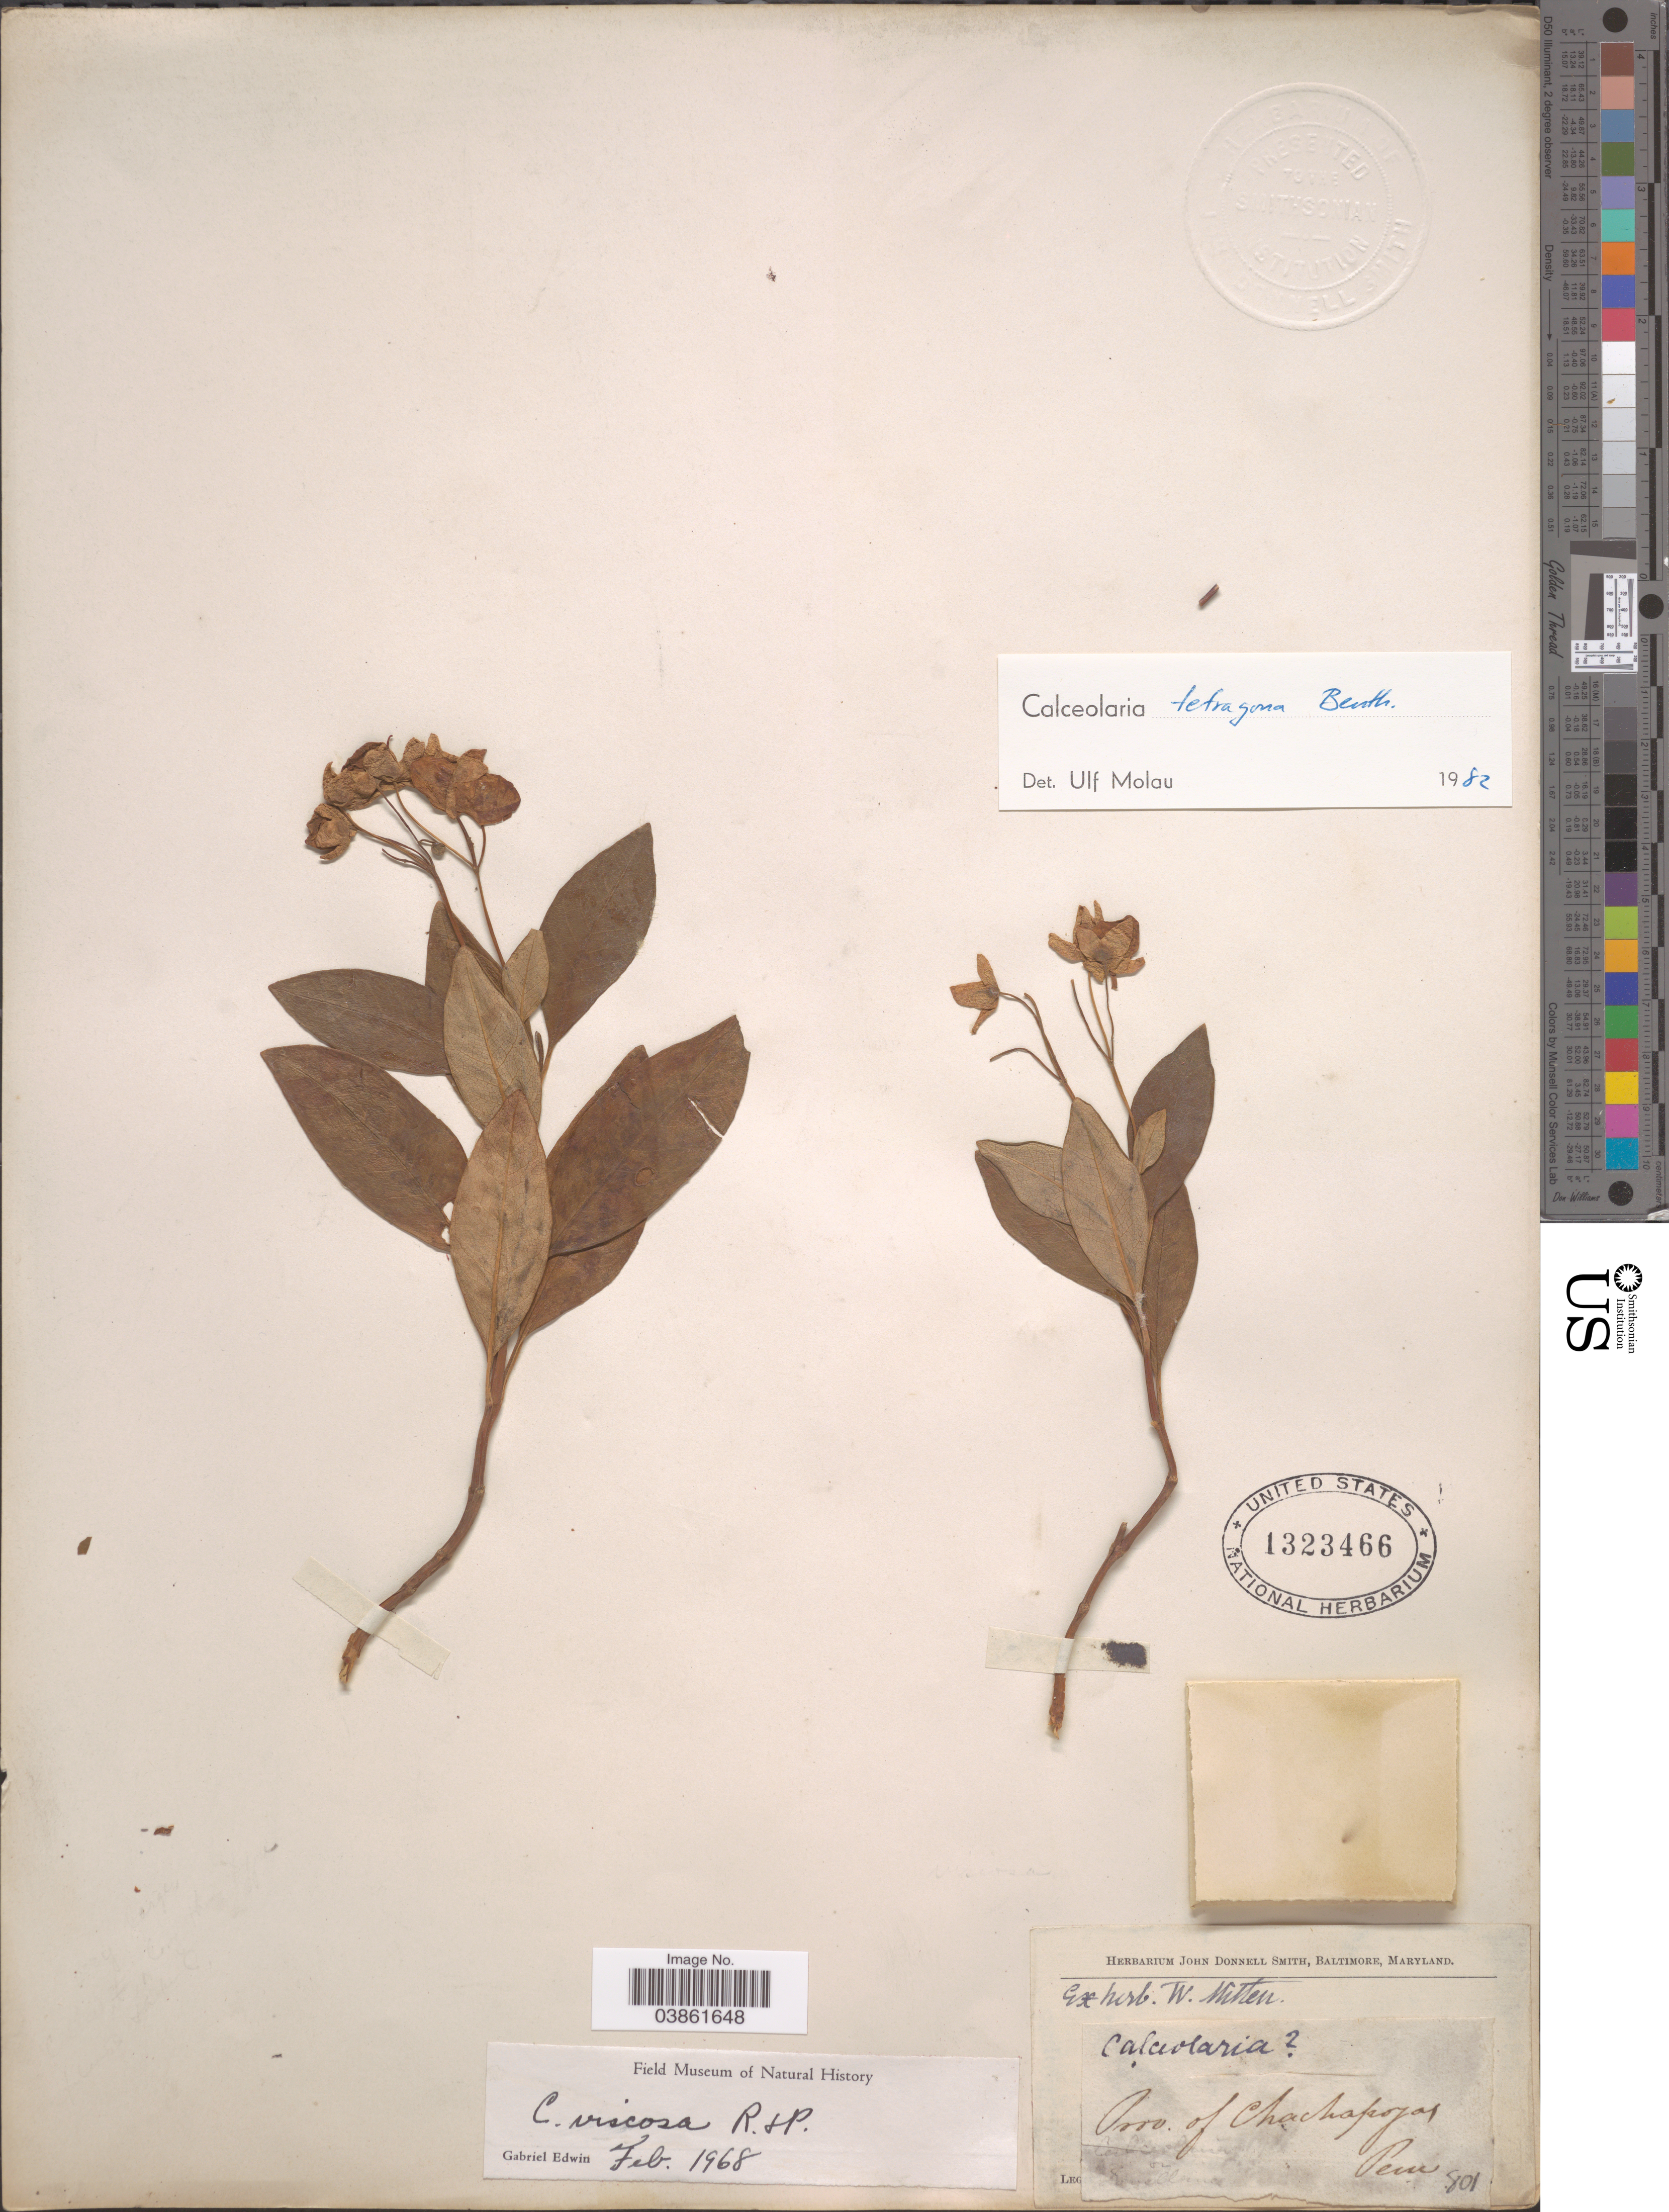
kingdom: Plantae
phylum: Tracheophyta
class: Magnoliopsida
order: Lamiales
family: Calceolariaceae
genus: Calceolaria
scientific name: Calceolaria tetragona subsp. tetragona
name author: Benth.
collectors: Ex herb. William Mitten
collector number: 801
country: Peru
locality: Prov. of Chachapoyas.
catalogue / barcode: US 1323466